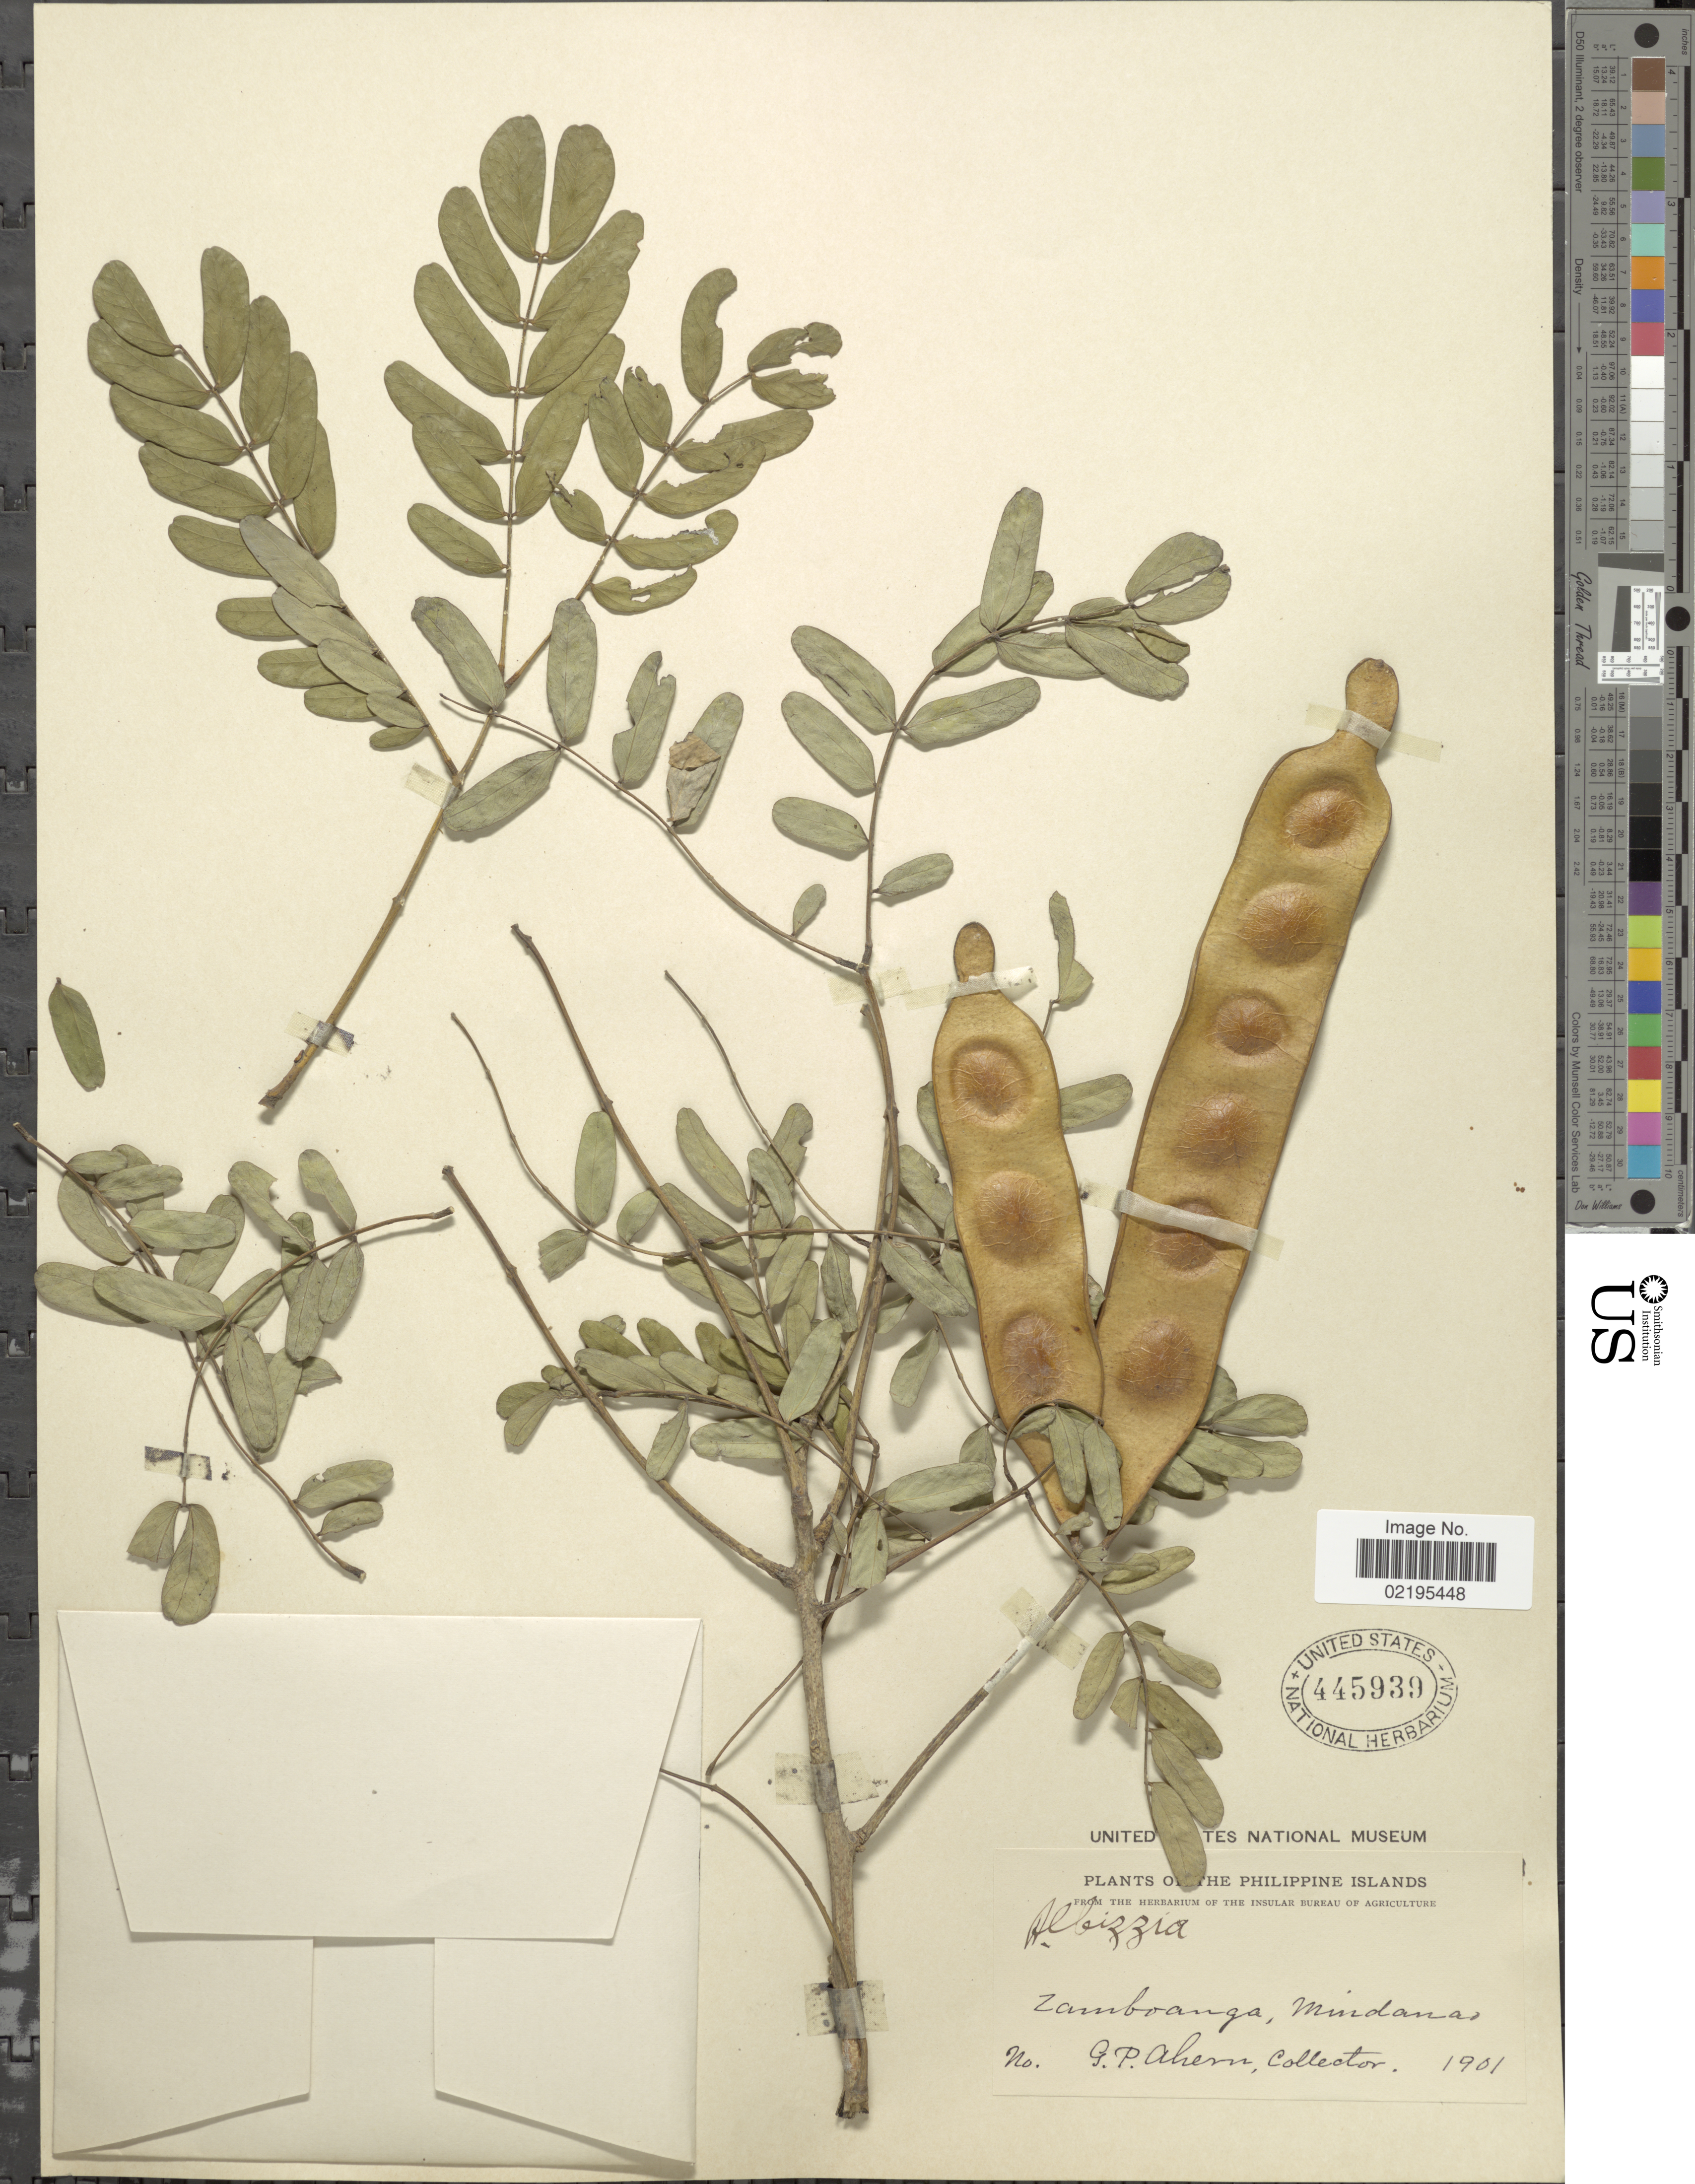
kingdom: Plantae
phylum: Tracheophyta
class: Magnoliopsida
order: Fabales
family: Fabaceae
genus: Albizia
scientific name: Albizia lebbeck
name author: (L.) Benth.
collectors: G. Ahern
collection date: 1901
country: Philippines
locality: Zamboanga, Mindanao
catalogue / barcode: US 445939